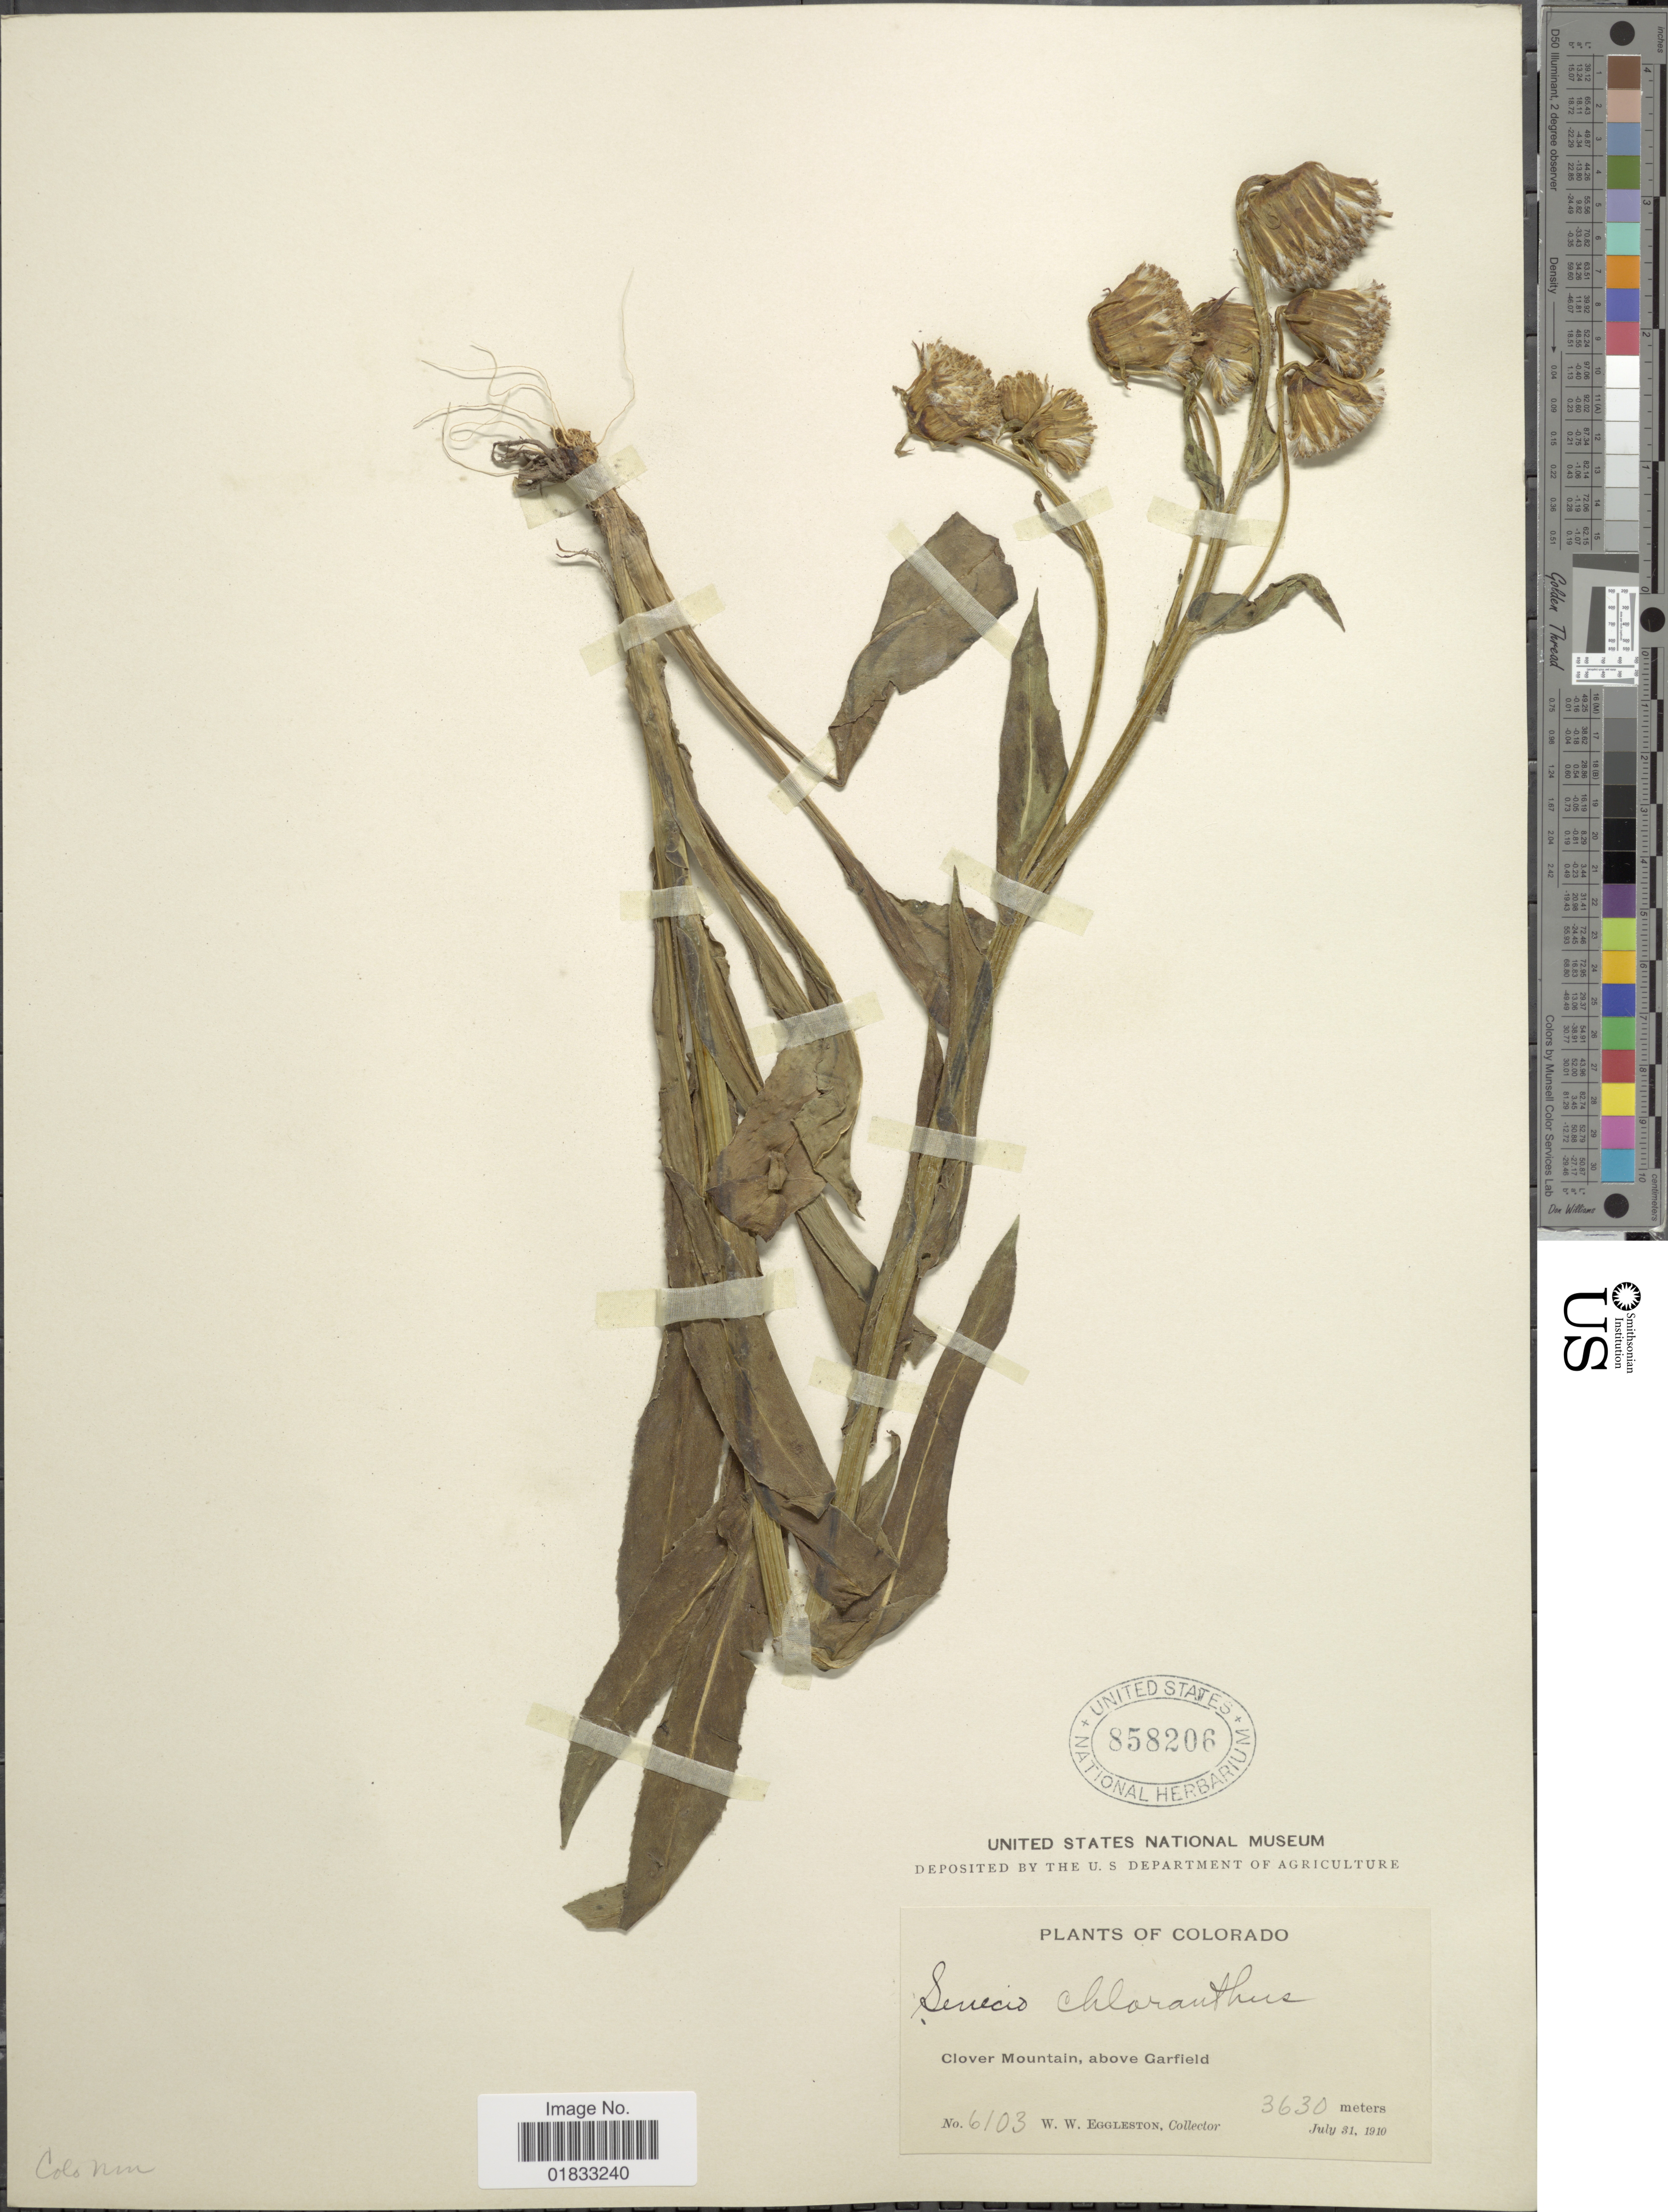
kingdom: Plantae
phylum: Tracheophyta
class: Magnoliopsida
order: Asterales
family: Asteraceae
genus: Senecio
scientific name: Senecio chloranthus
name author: Greene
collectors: W. W. Eggleston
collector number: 6103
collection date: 1910-07-31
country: United States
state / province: Colorado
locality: Clover Mountain, above Garfield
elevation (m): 3630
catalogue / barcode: US 858206